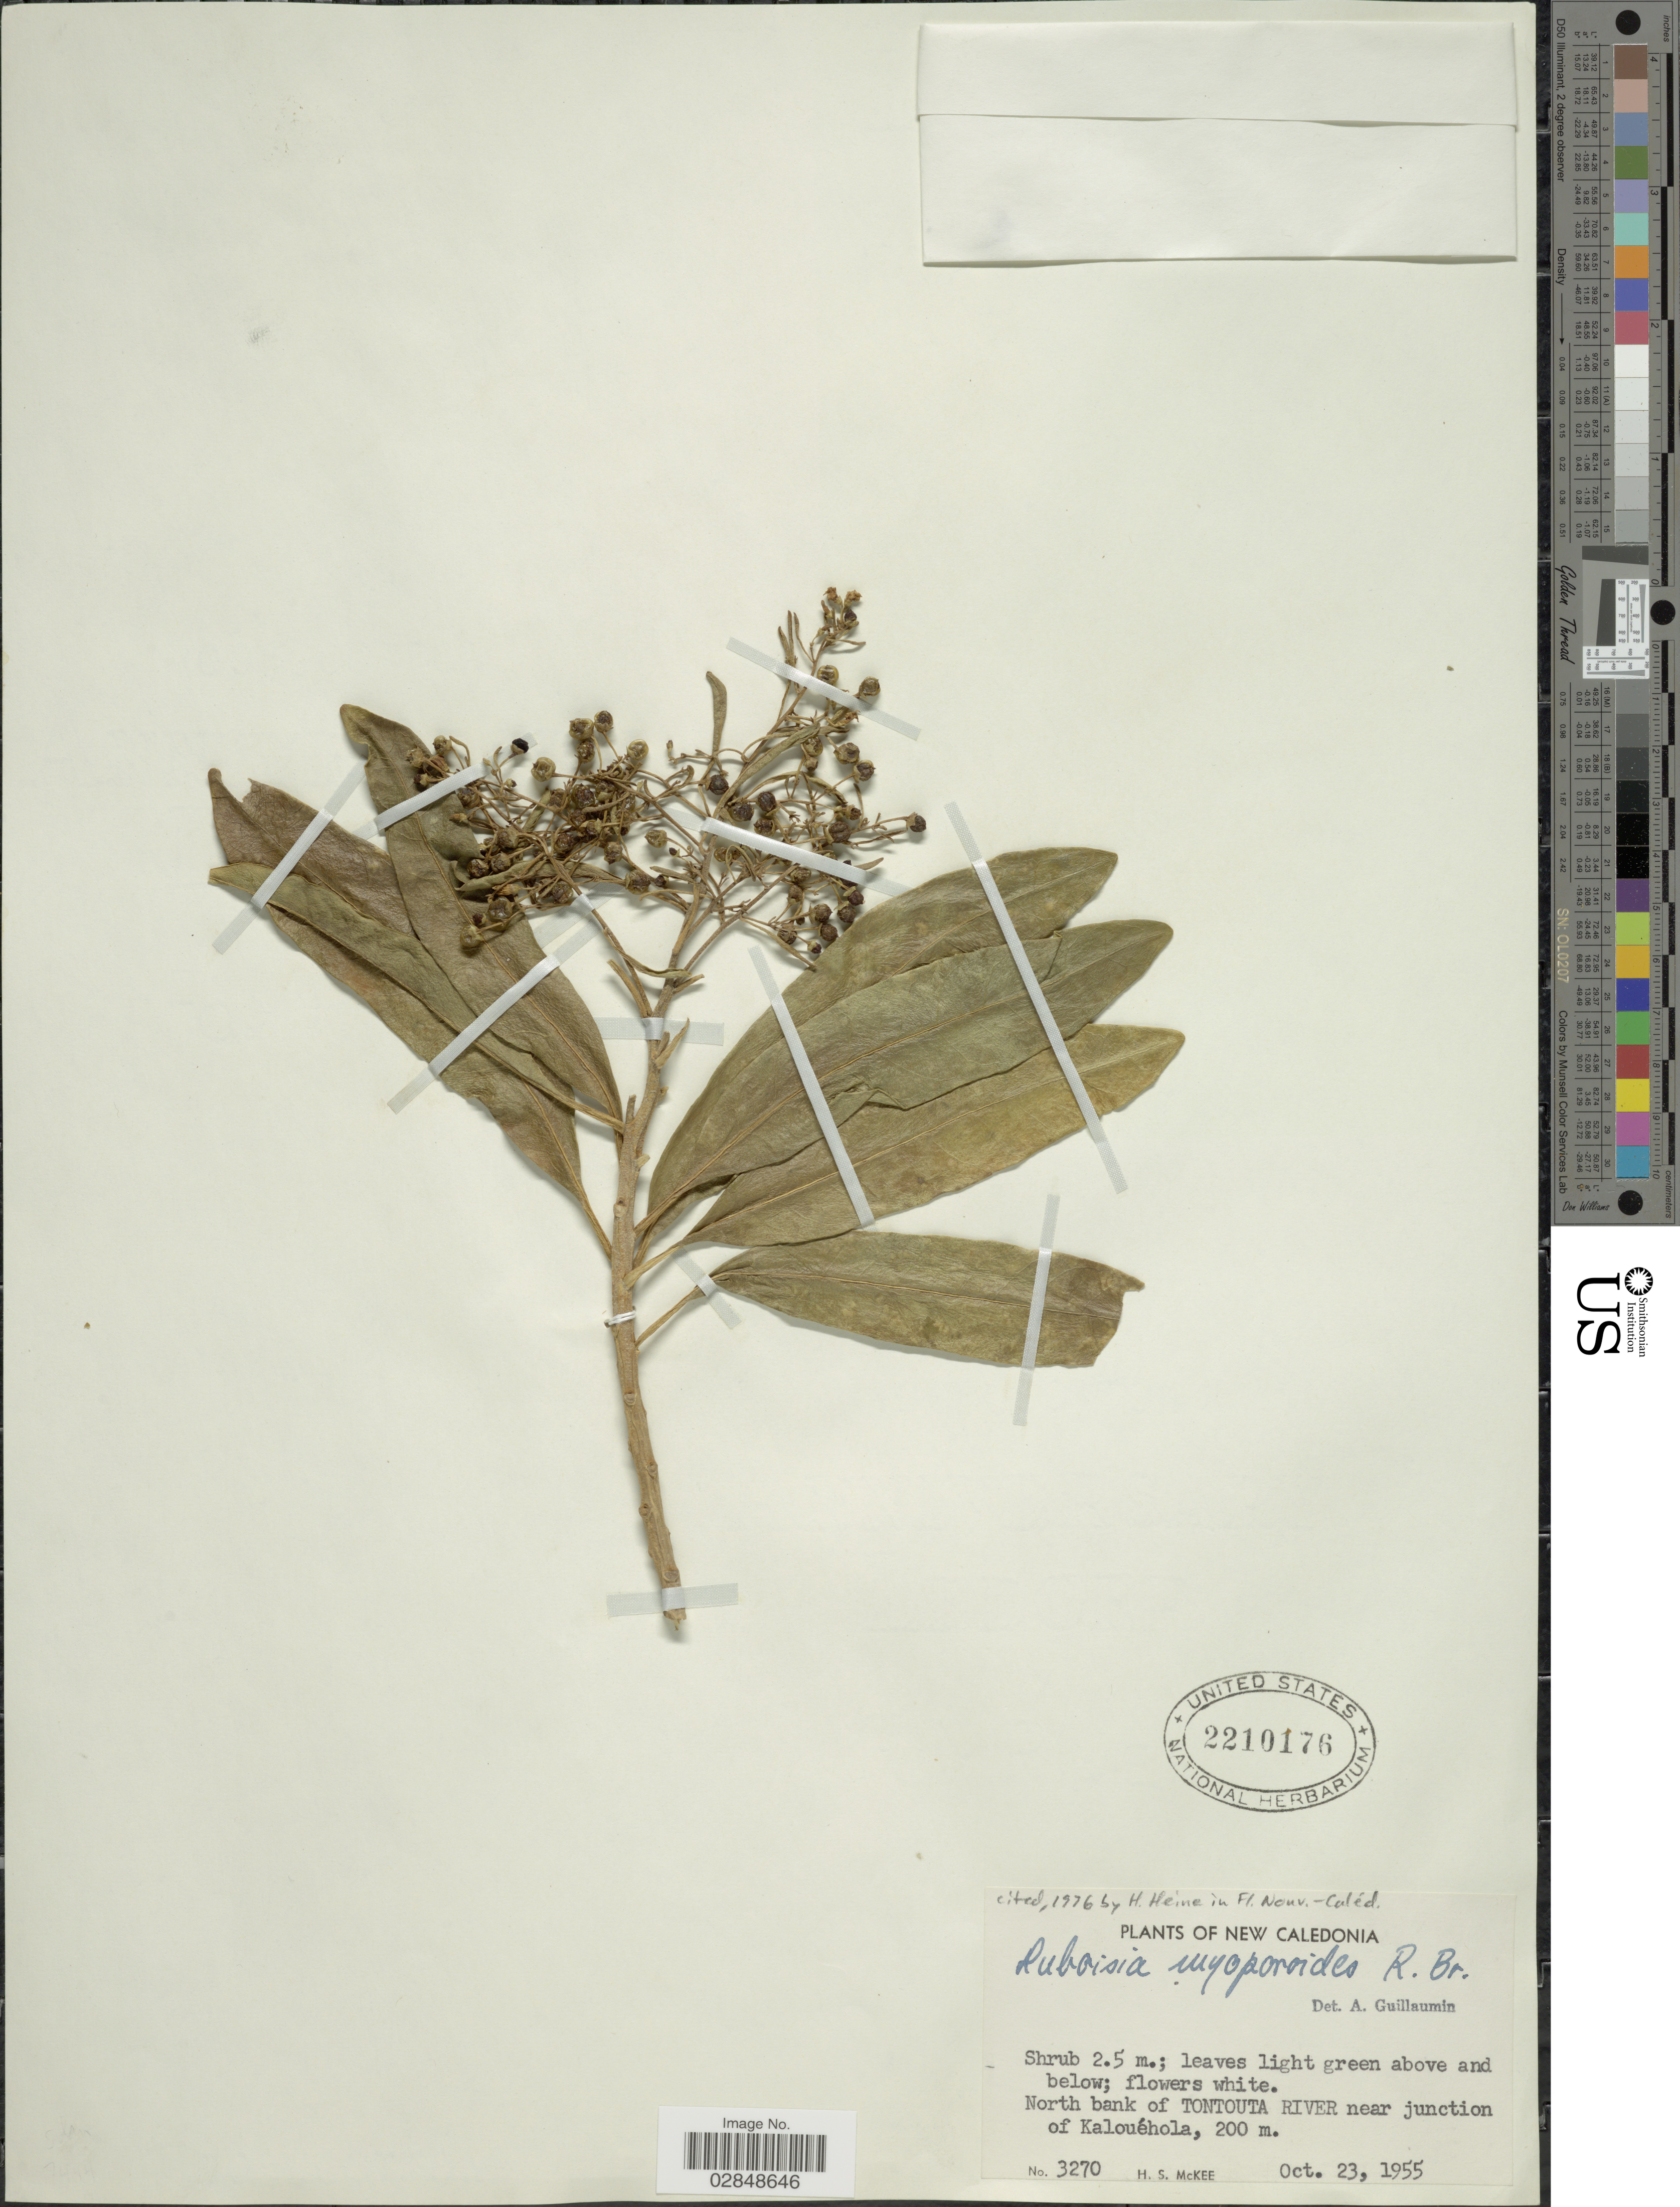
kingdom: Plantae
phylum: Tracheophyta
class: Magnoliopsida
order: Solanales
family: Solanaceae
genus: Duboisia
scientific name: Duboisia myoporoides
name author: R. Br.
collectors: H. S. McKee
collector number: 3270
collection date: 1955-10-23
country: New Caledonia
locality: North bank of Tontouta River near junction of Kalouéhola.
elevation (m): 200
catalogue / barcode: US 2210176